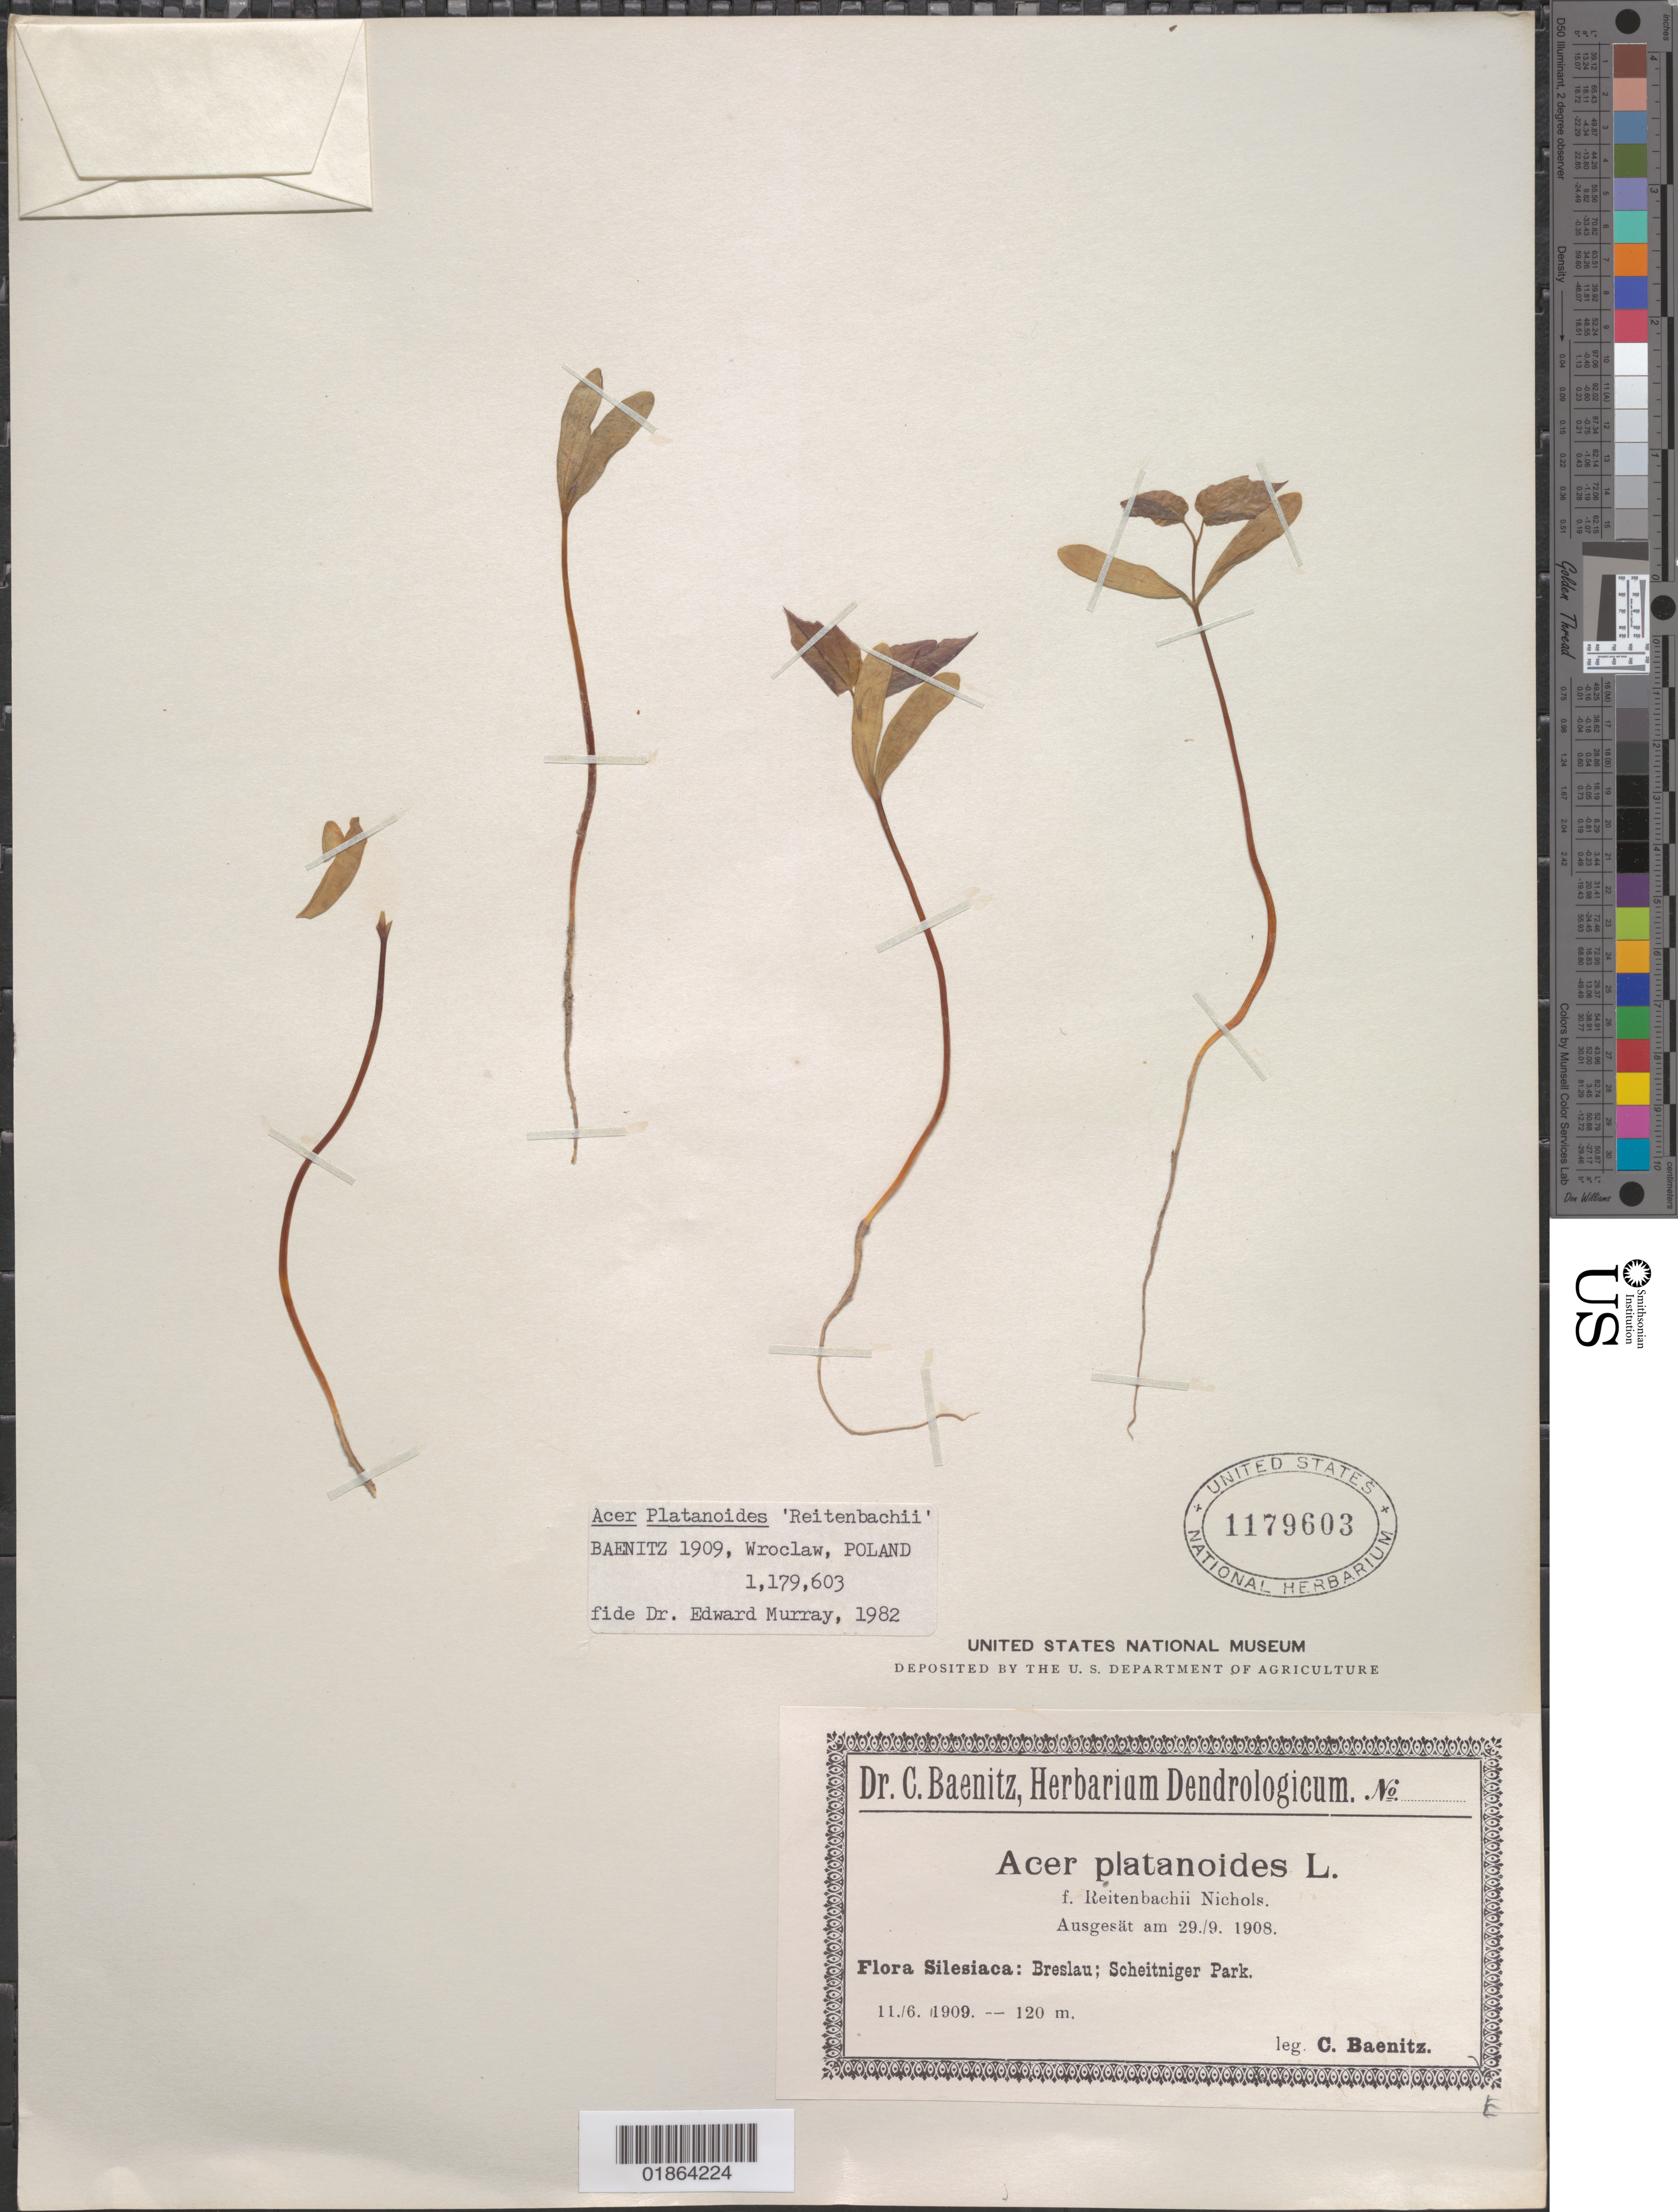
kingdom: Plantae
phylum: Tracheophyta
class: Magnoliopsida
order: Sapindales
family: Sapindaceae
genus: Acer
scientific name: Acer platanoides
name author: L.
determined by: Murray, Edward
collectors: C. G. Baenitz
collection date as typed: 11/6 1909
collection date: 1909-06-11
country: Poland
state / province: Dolnoslaskie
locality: Breslau [Wroclaw]; Scheitniger Park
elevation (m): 120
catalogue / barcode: US 1179603